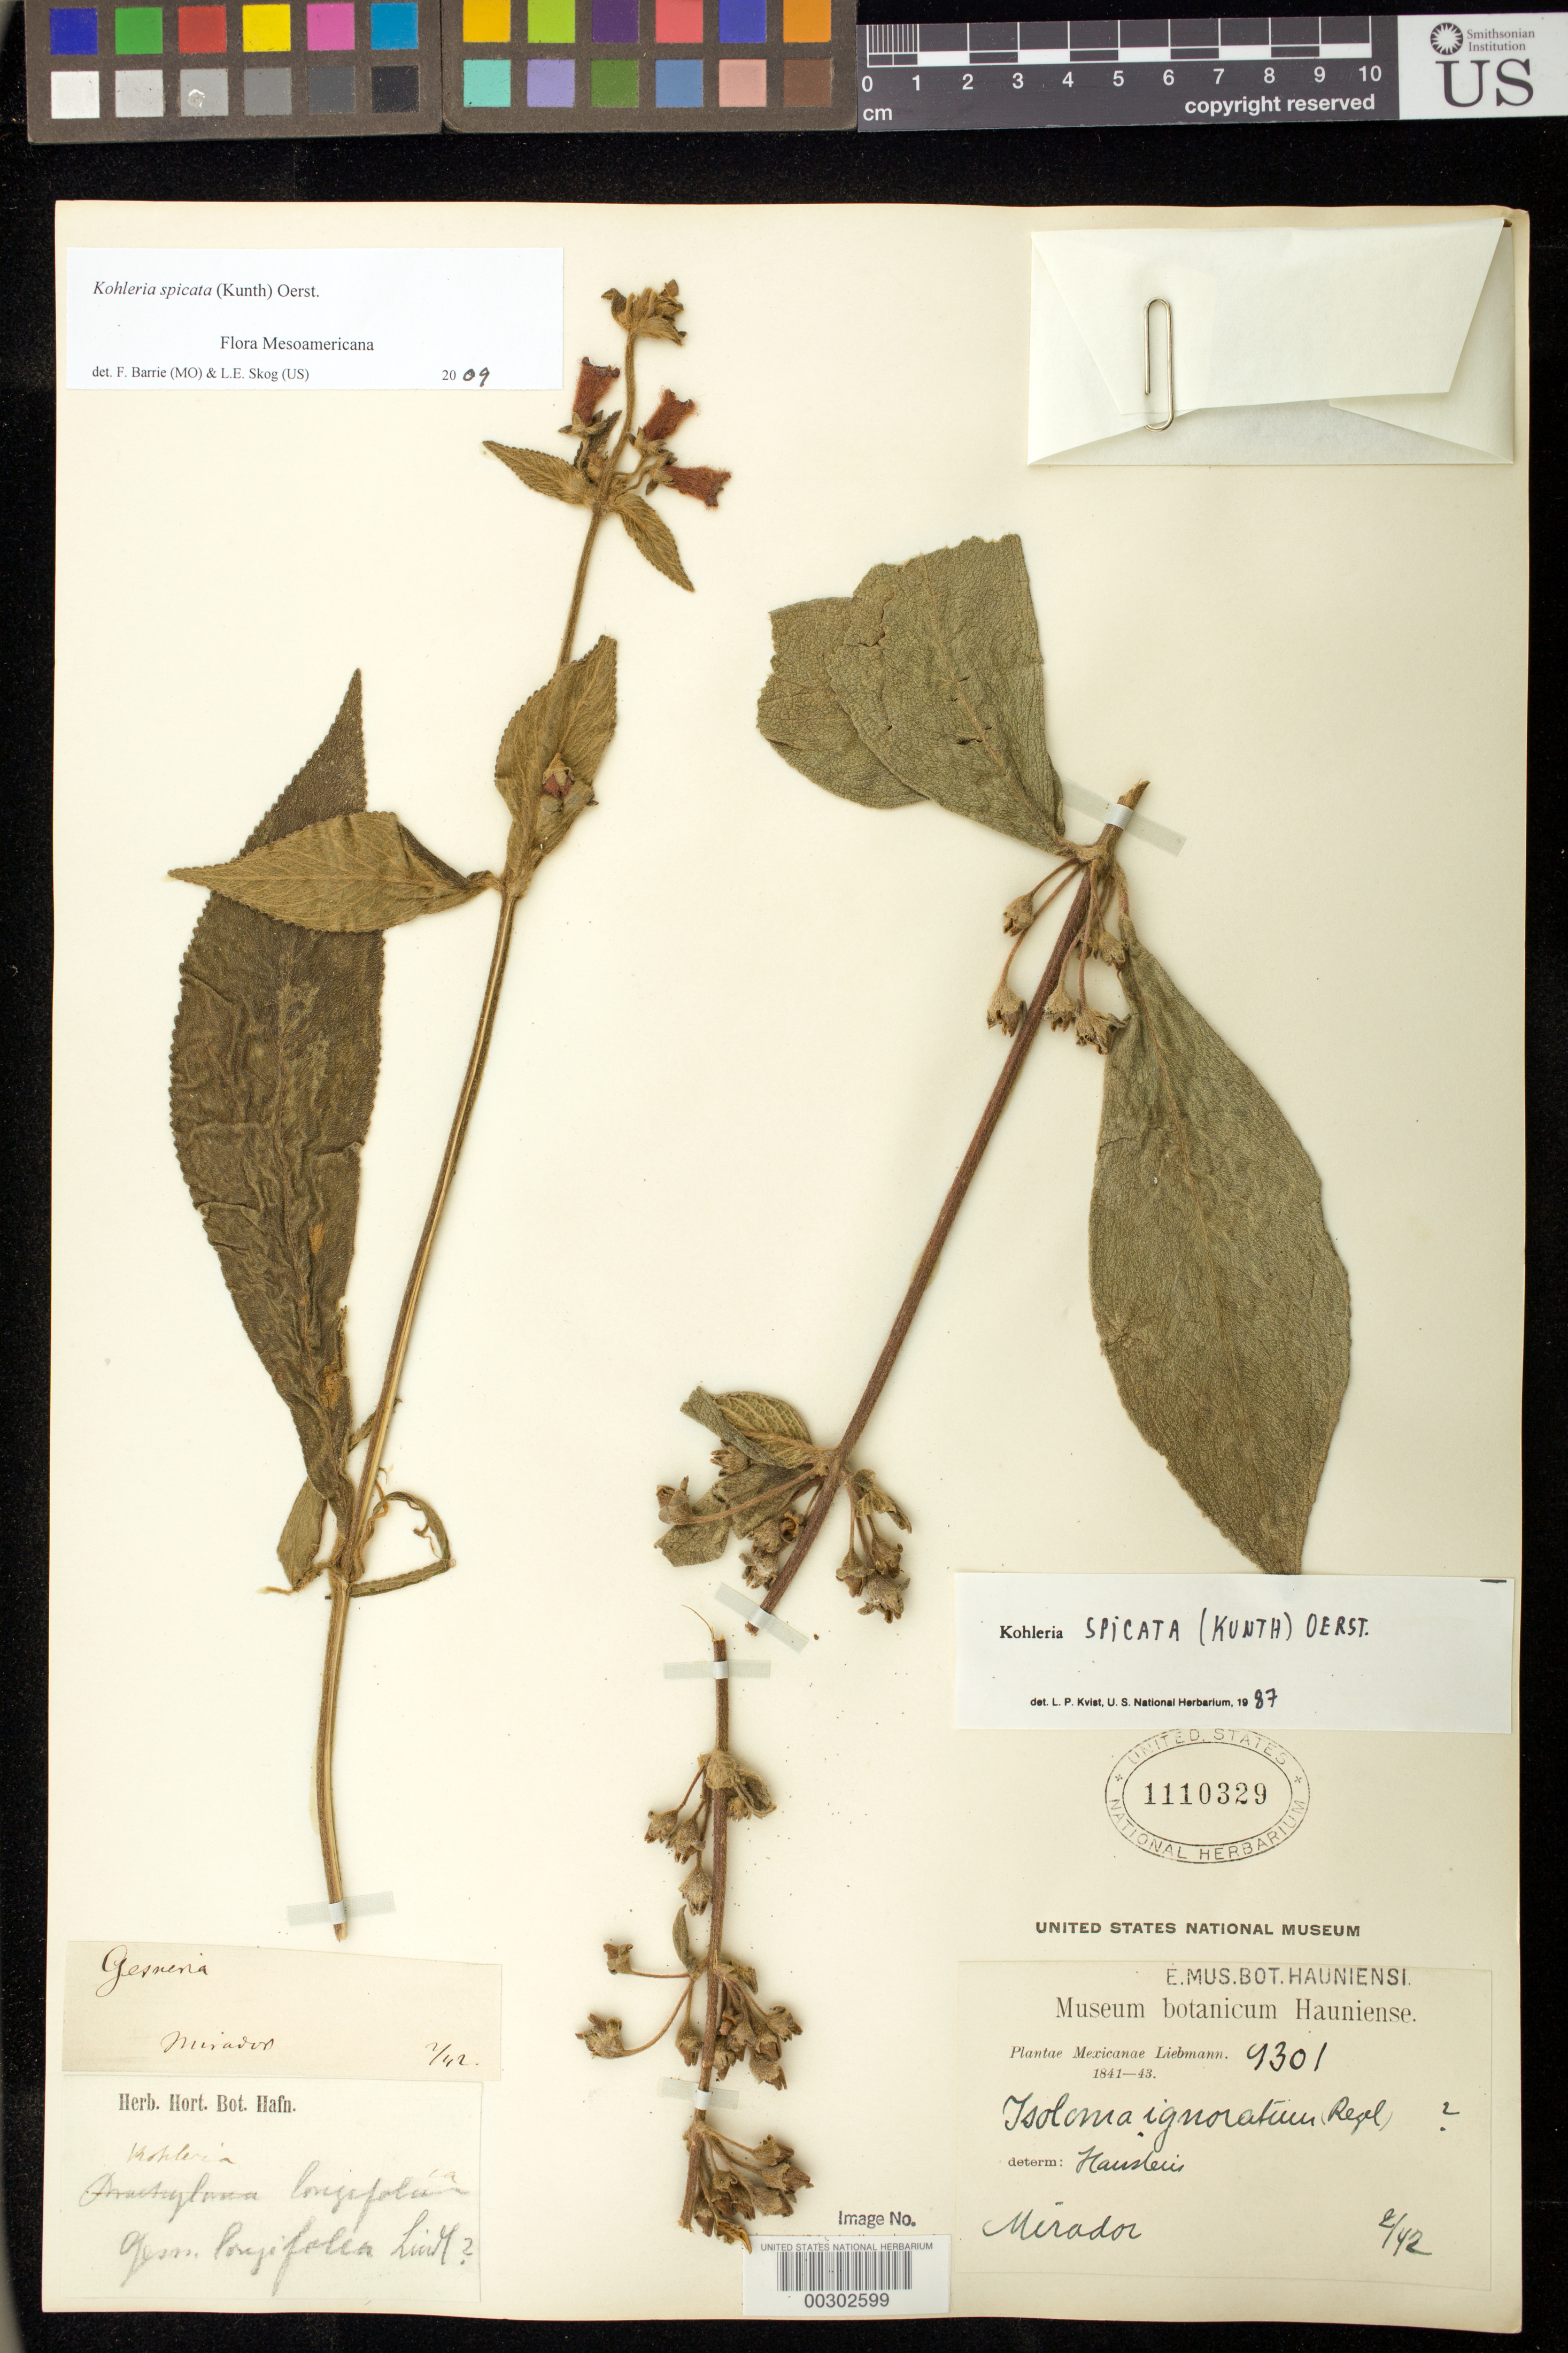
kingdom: Plantae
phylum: Tracheophyta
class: Magnoliopsida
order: Lamiales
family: Gesneriaceae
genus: Kohleria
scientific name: Kohleria spicata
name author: (Kunth) Oerst.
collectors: F. M. Liebmann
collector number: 9301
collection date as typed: Feb 1842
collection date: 1842-02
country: Mexico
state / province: Veracruz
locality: Mirador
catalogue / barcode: US 1110329